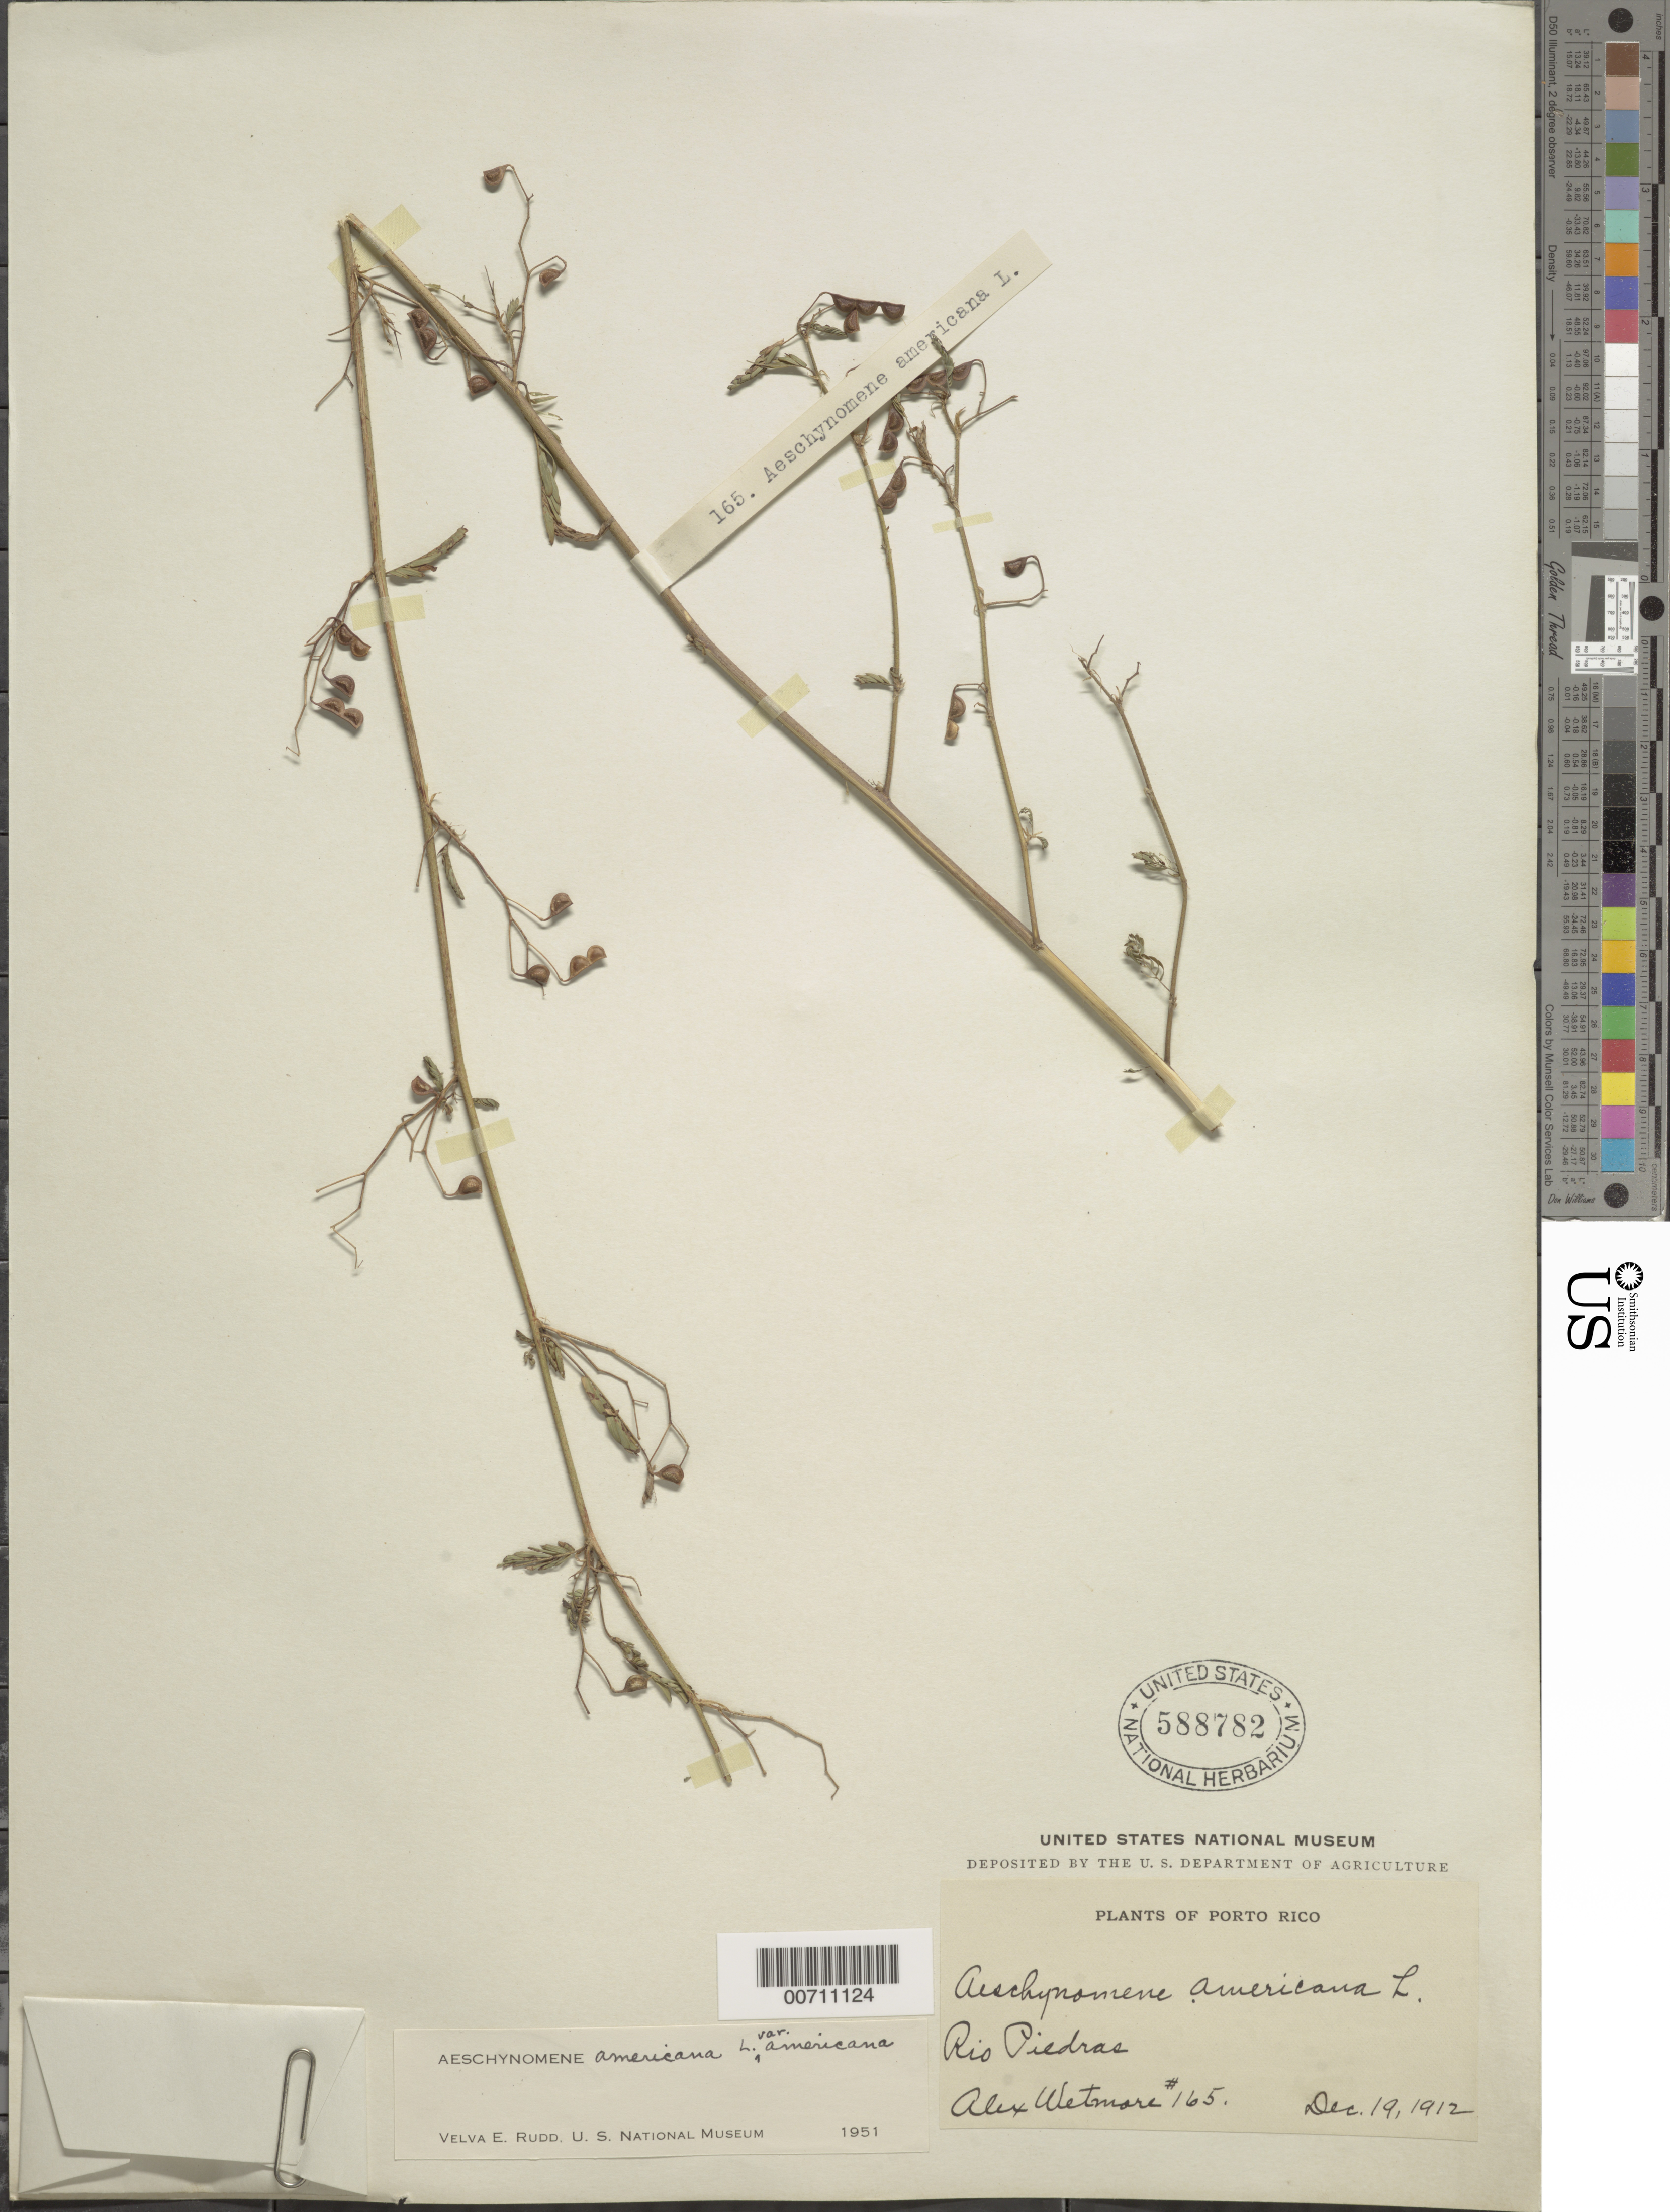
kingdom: Plantae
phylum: Tracheophyta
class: Magnoliopsida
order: Fabales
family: Fabaceae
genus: Aeschynomene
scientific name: Aeschynomene americana var. americana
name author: L.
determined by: Rudd, V. E.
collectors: A. Wetmore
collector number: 165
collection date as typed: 19 Dec 1912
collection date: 1912-12-19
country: Puerto Rico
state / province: Rio Piedras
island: Greater Antilles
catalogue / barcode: US 588782